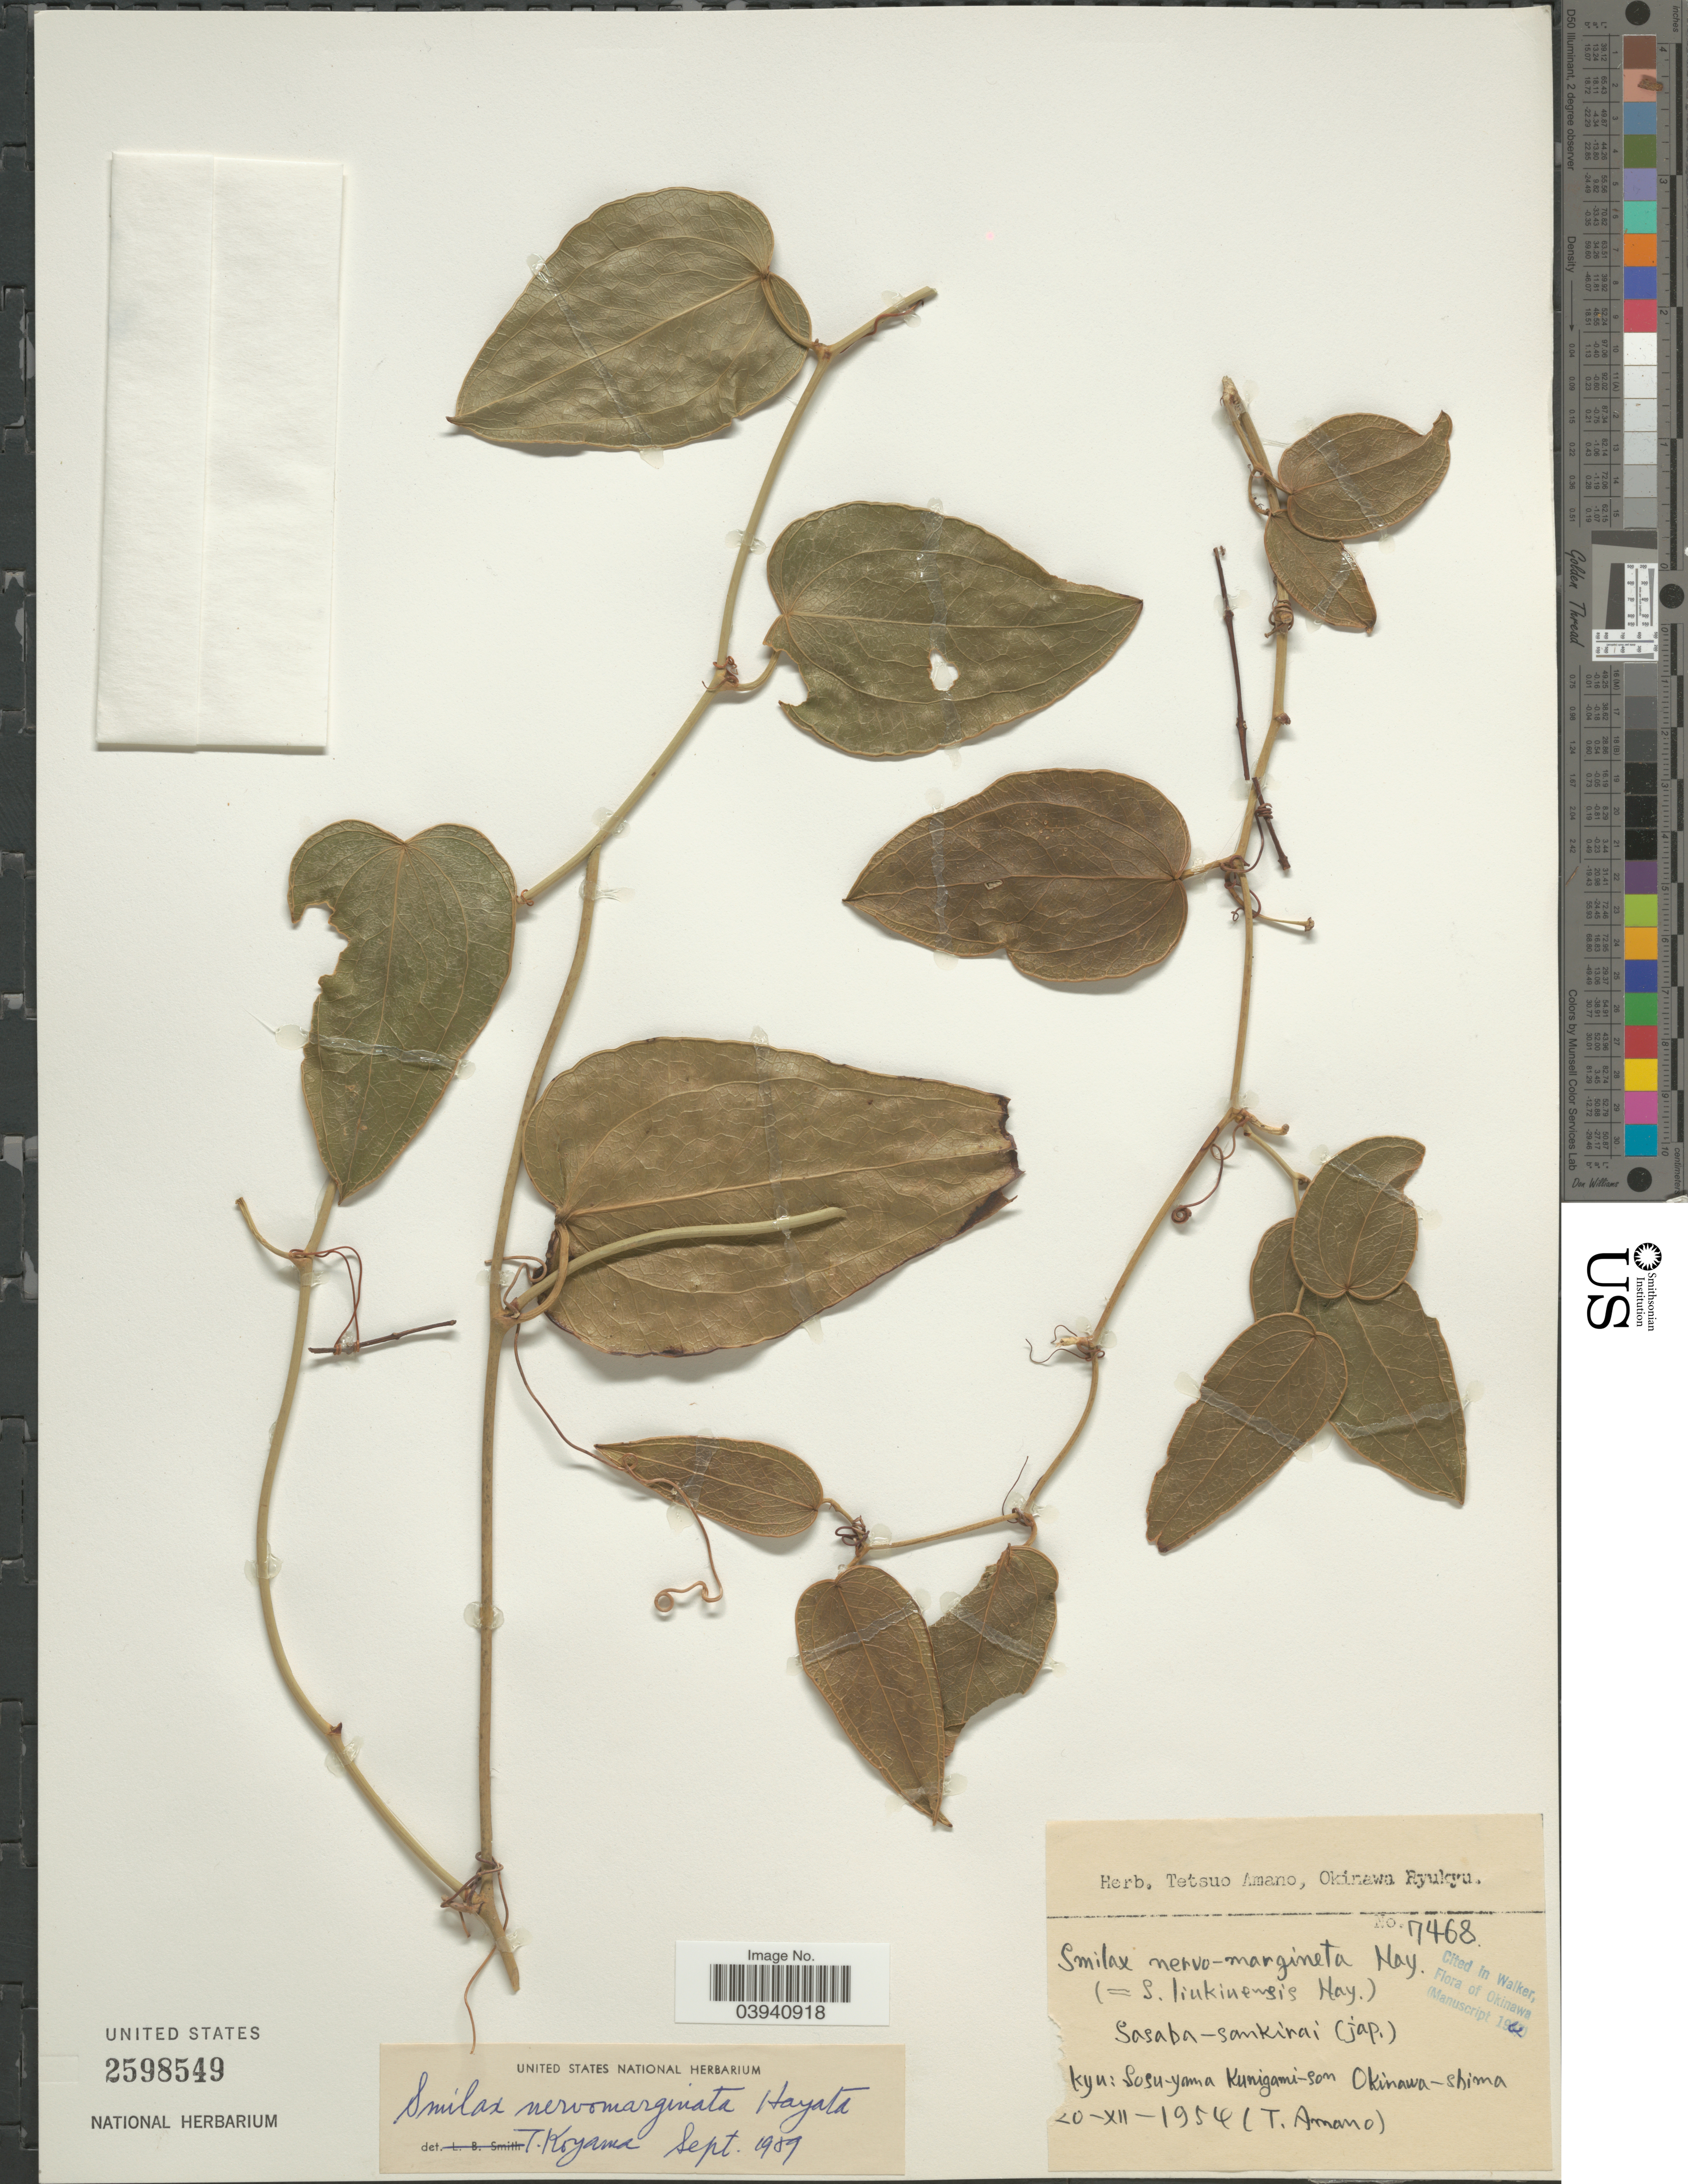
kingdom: Plantae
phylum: Tracheophyta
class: Liliopsida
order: Liliales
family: Smilacaceae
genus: Smilax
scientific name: Smilax nervomarginata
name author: Hayata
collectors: T. Amano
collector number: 7468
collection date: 1954-12-20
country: Japan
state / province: Okinawa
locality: Okinawa Ryukyu. Ryukyu: Sosu-yama Kunigami-son Okinawa-shima.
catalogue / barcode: US 2598549